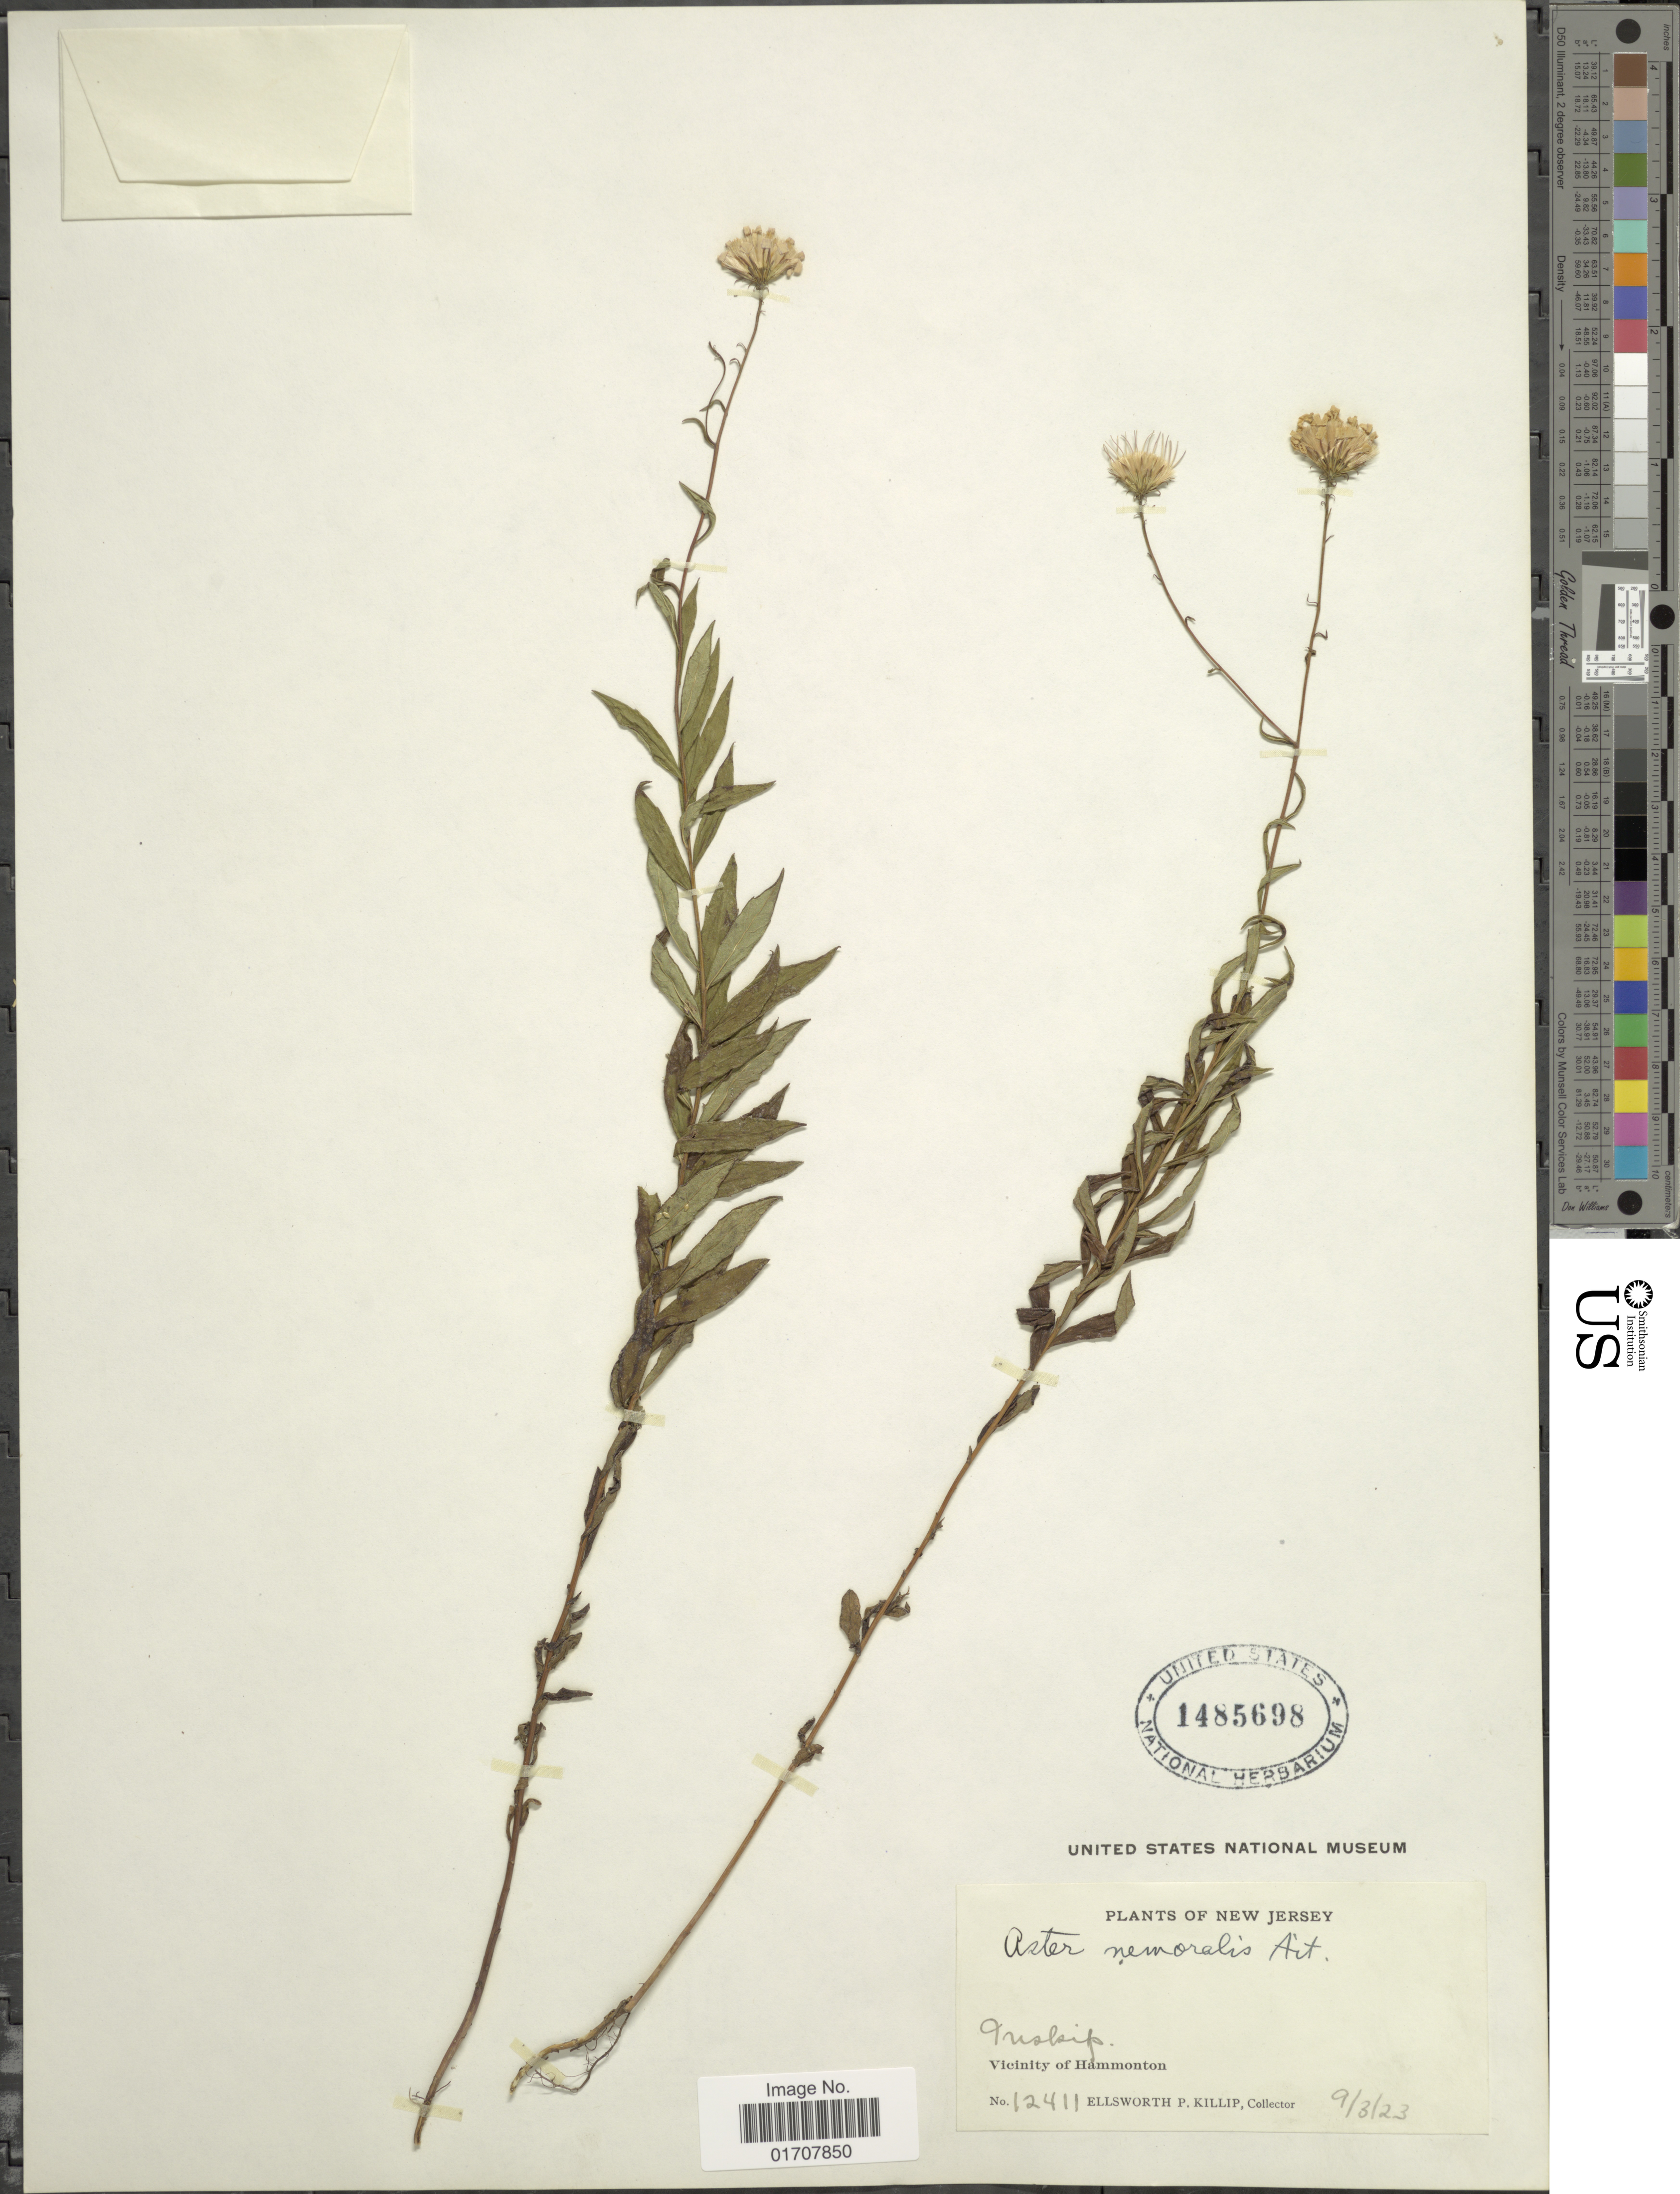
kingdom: Plantae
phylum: Tracheophyta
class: Magnoliopsida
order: Asterales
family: Asteraceae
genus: Oclemena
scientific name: Oclemena nemoralis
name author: (Aiton) Greene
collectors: E. P. Killip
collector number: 12411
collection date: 1923-09-03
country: United States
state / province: New Jersey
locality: Vicinity of Hammonton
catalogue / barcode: US 1485698